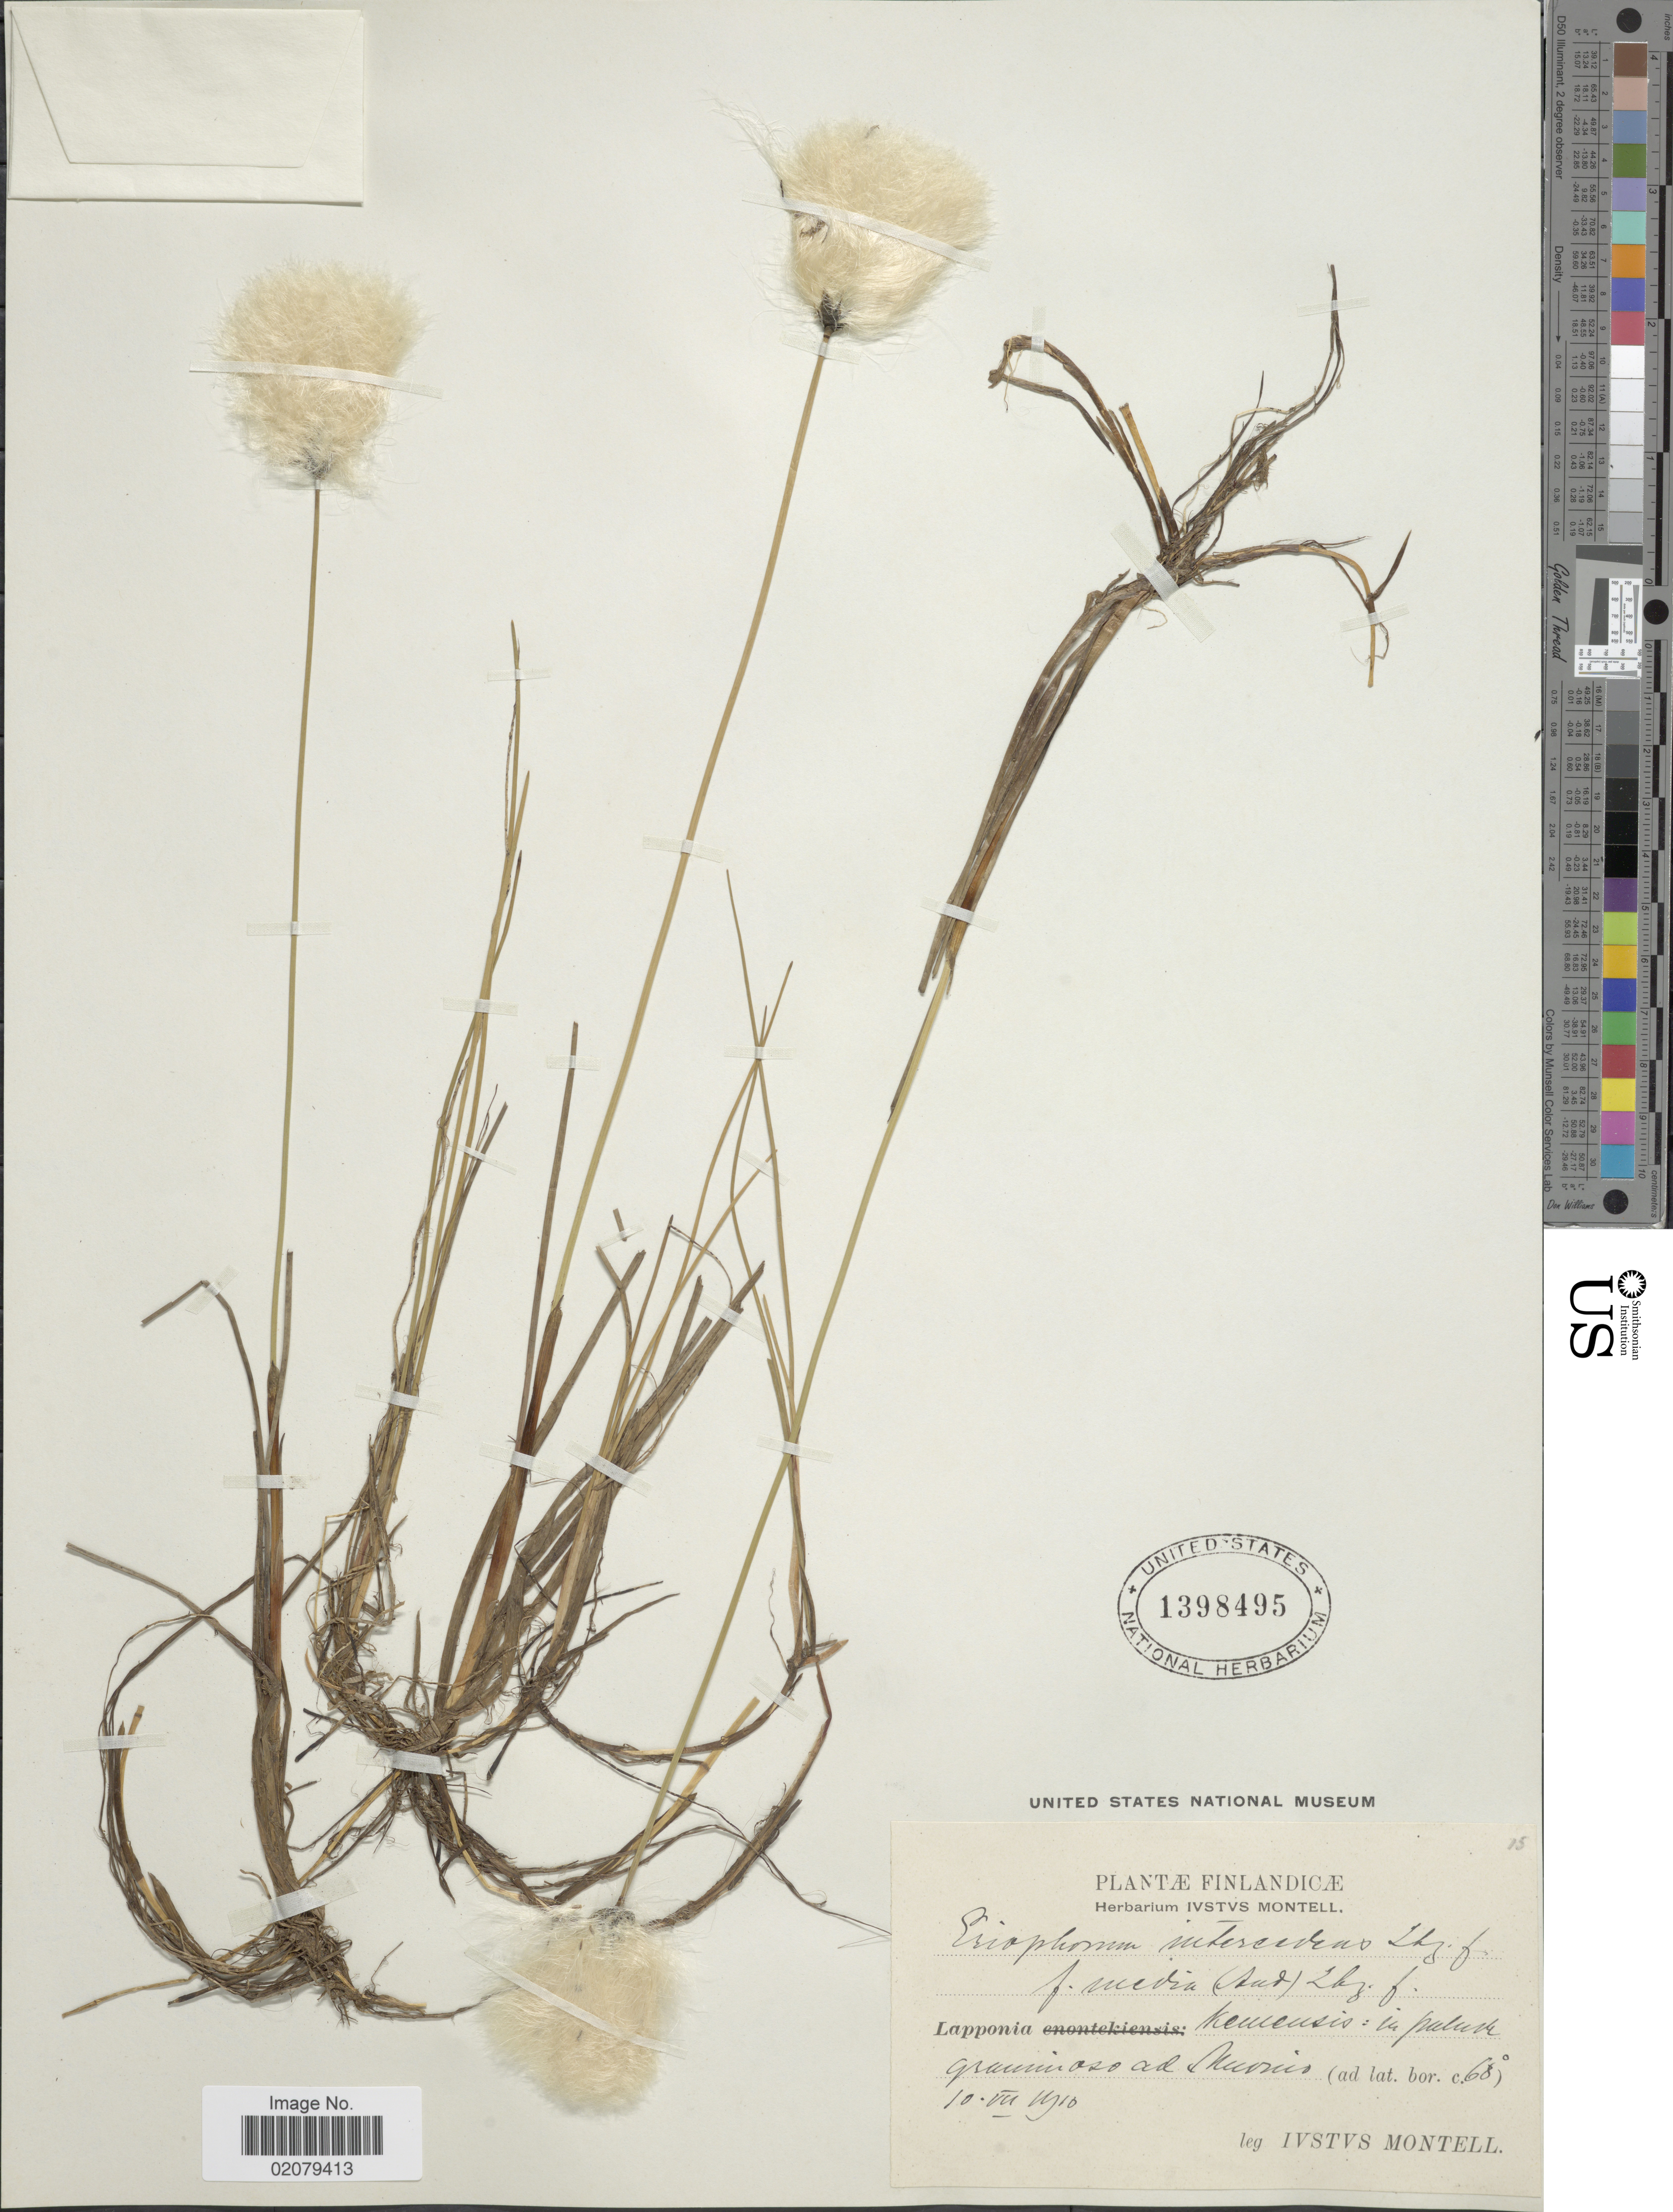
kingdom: Plantae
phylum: Tracheophyta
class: Liliopsida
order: Poales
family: Cyperaceae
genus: Eriophorum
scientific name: Eriophorum x medium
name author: Andersson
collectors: I. Montell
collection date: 1910-07-10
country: Finland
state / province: Lappi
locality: Muonio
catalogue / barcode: US 1398495